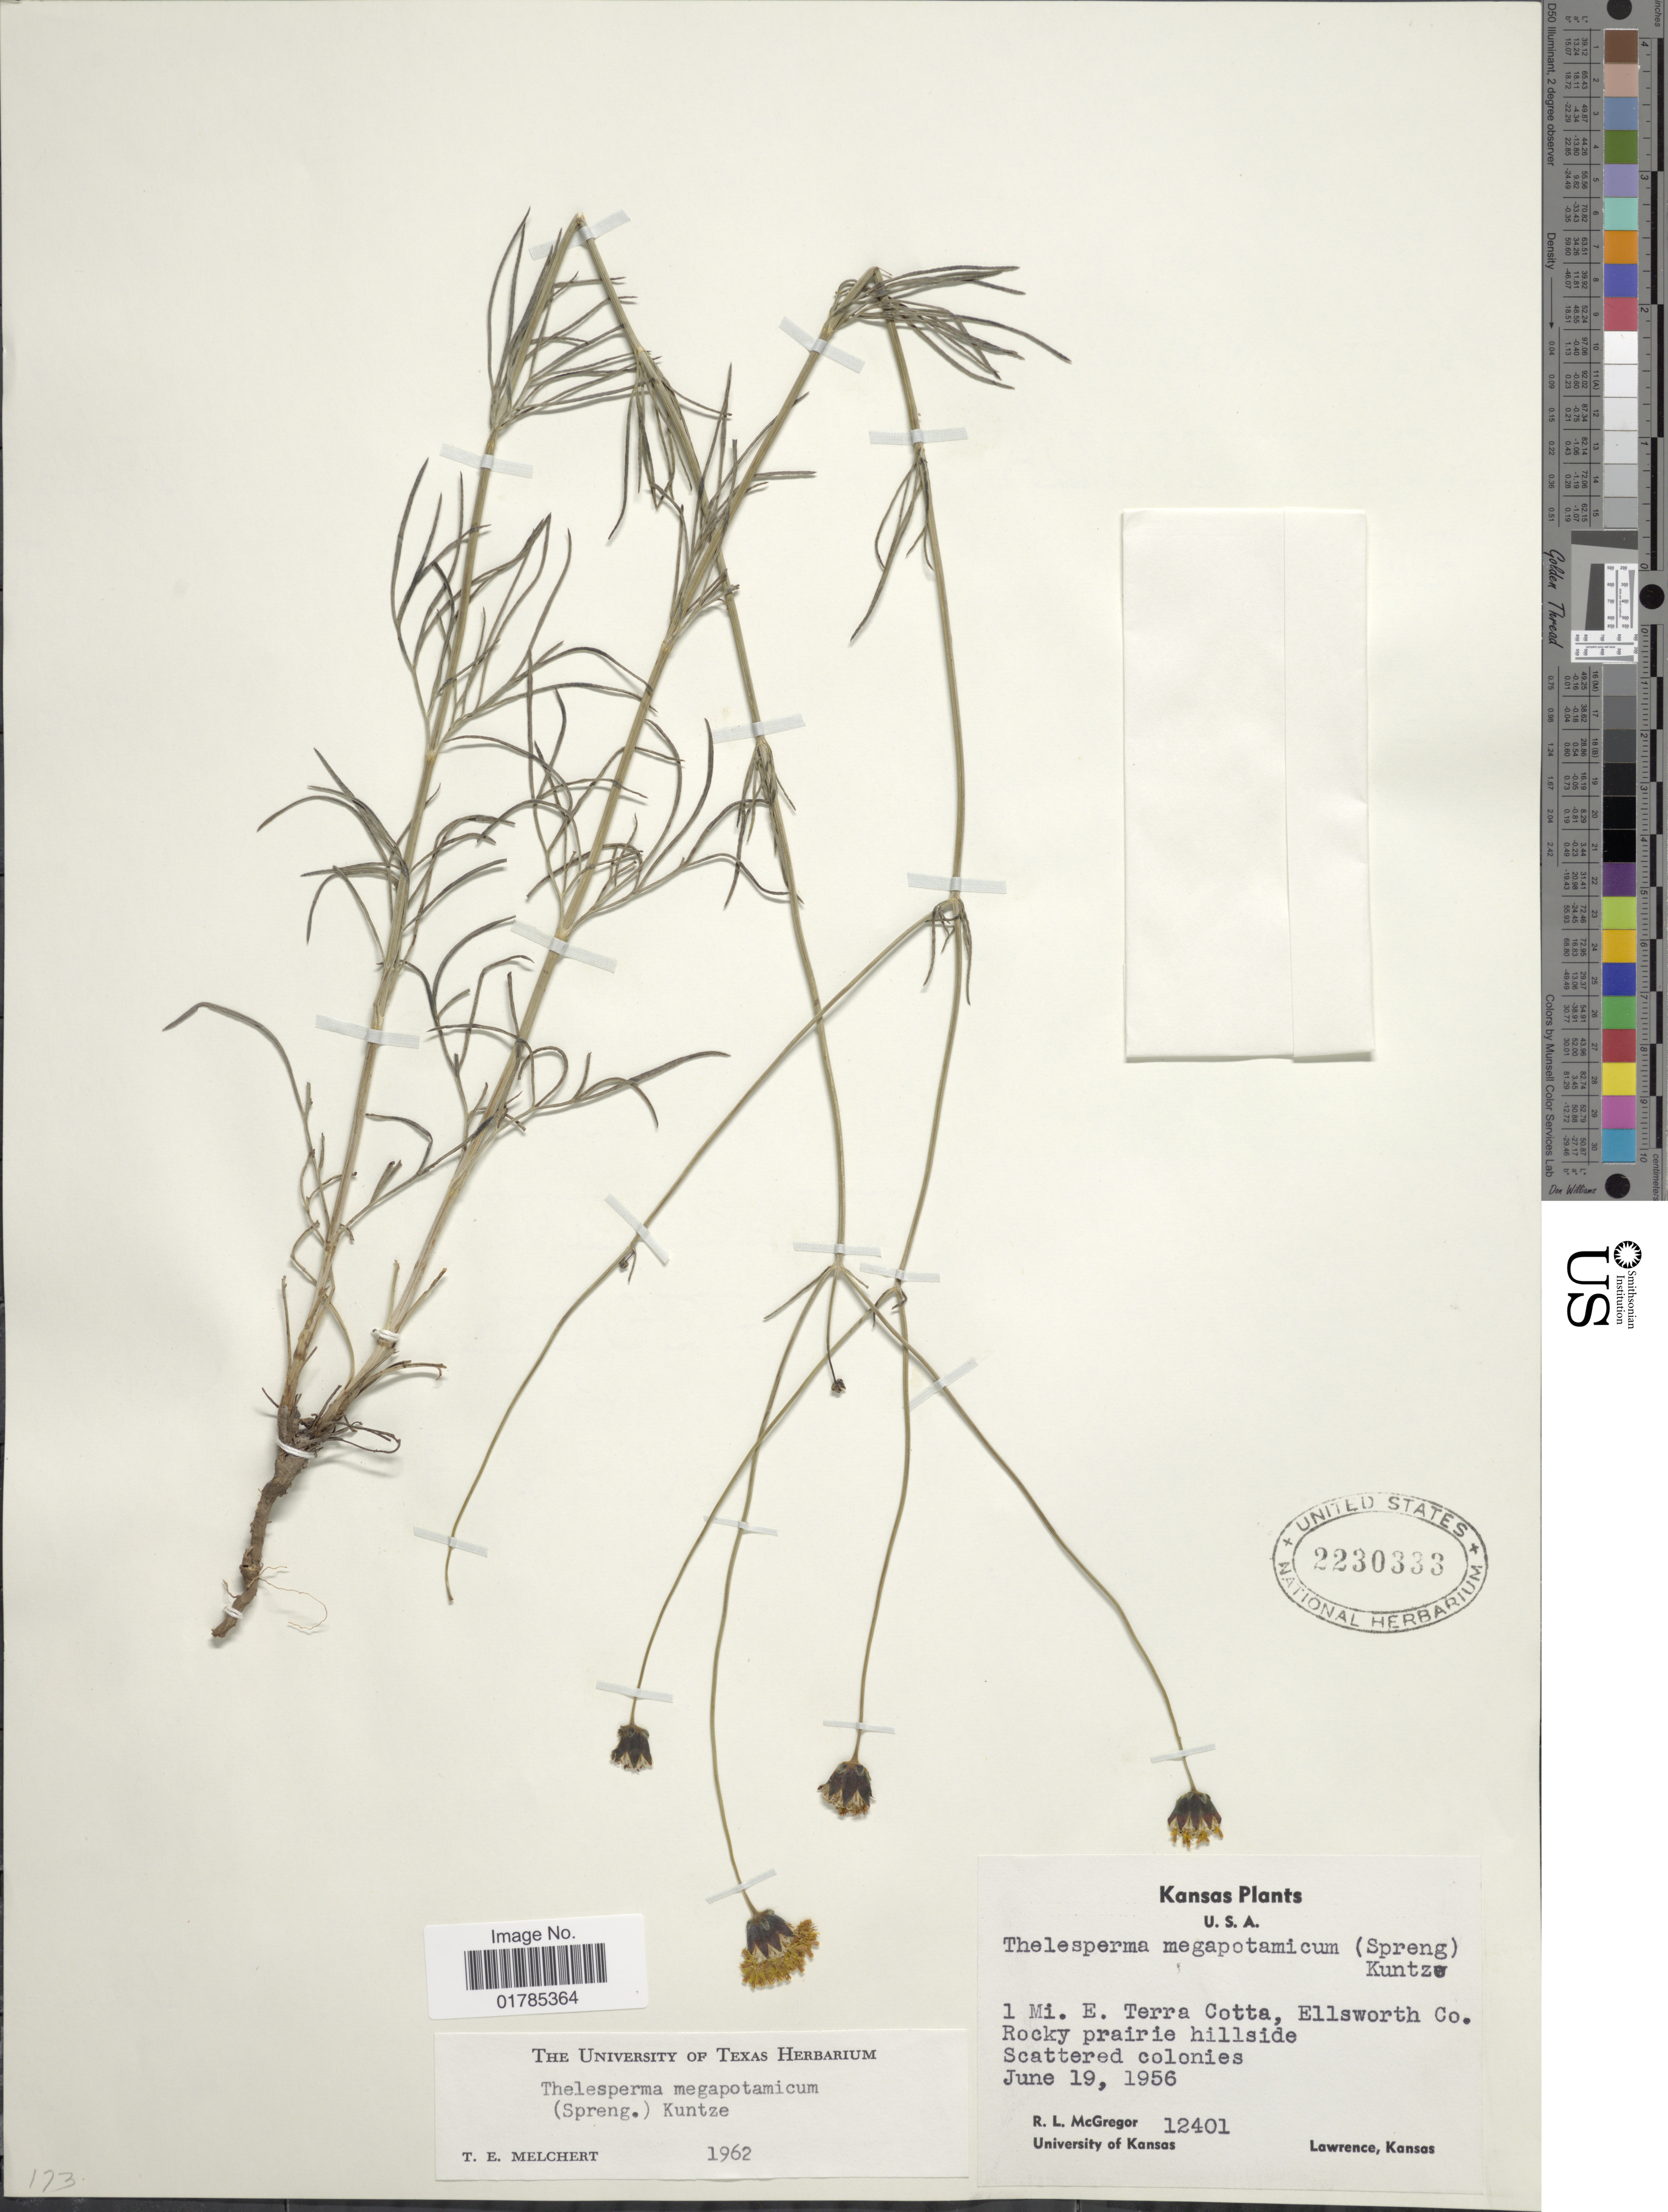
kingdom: Plantae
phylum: Tracheophyta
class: Magnoliopsida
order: Asterales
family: Asteraceae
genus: Thelesperma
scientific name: Thelesperma megapotamicum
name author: (Spreng.) Herter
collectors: R. McGregor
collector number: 12401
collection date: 1956-06-19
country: United States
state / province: Kansas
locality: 1 mi. E. Terra Cotta, Ellsworth Co.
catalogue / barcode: US 2230333